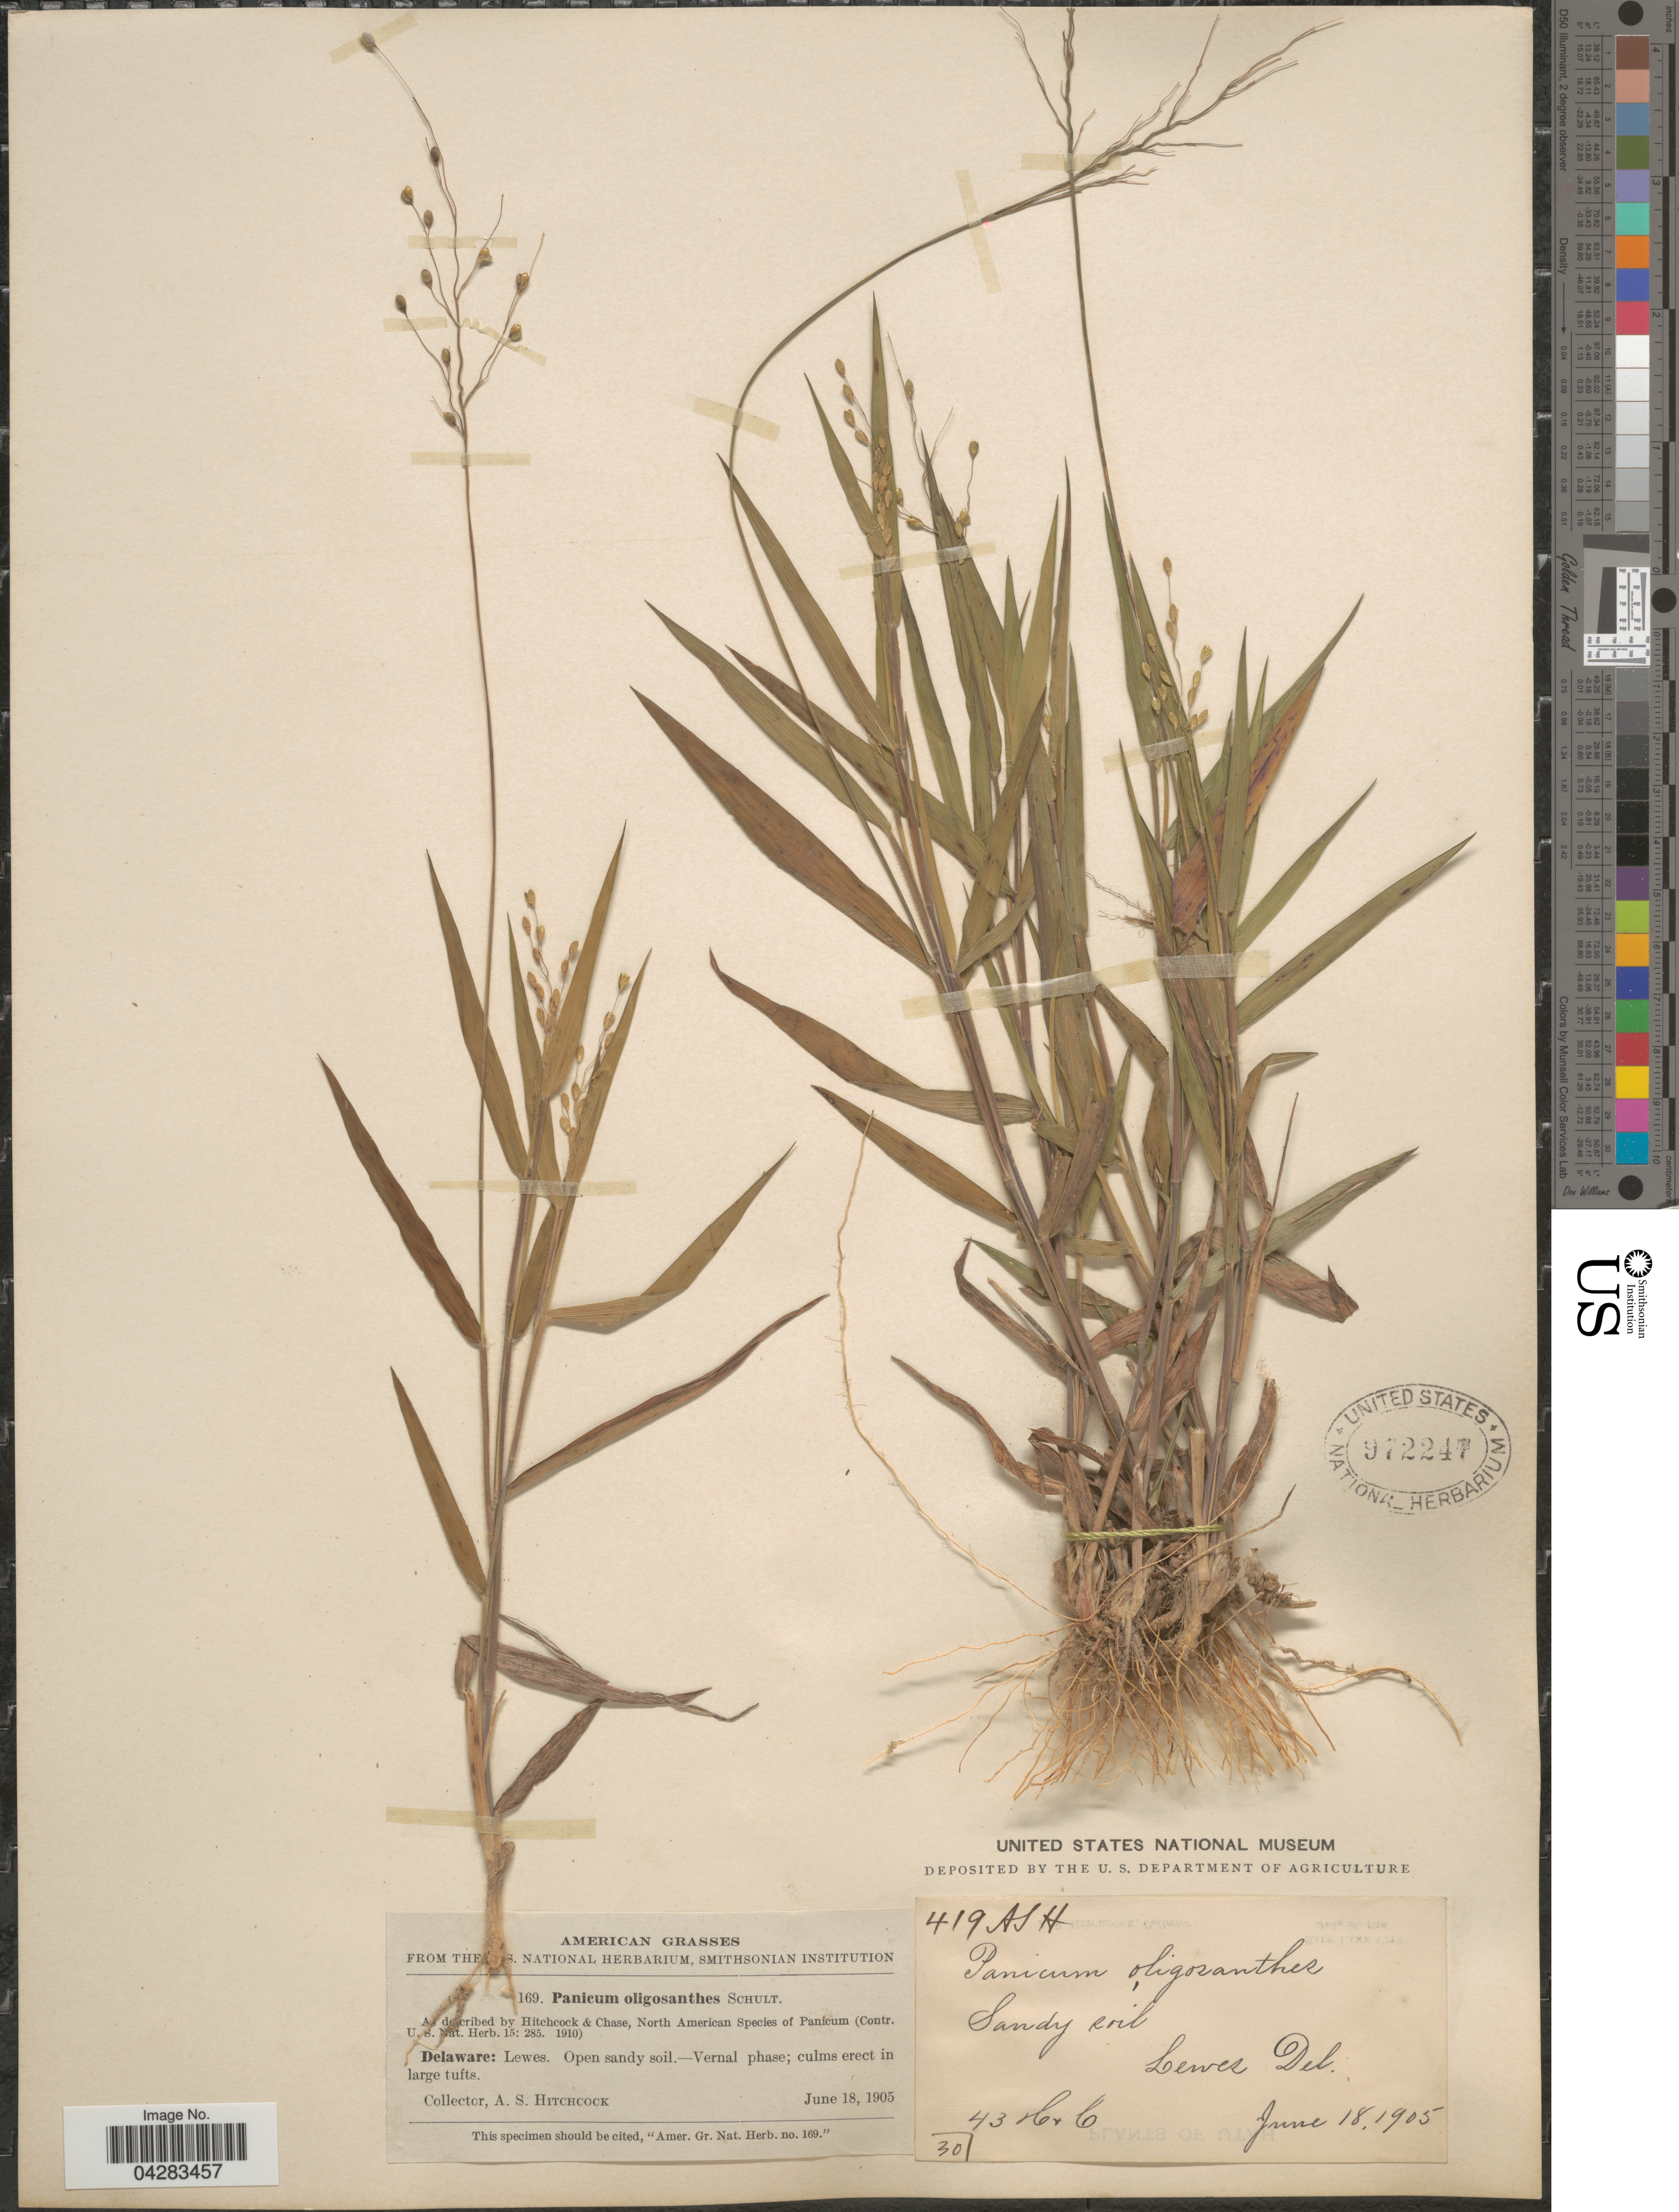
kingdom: Plantae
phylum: Tracheophyta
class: Liliopsida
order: Poales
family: Poaceae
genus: Dichanthelium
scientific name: Dichanthelium oligosanthes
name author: (Schult.) Gould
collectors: A. S. Hitchcock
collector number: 169/43/419?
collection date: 1905-06-18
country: United States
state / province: Delaware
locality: Lewes.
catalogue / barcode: US 972247